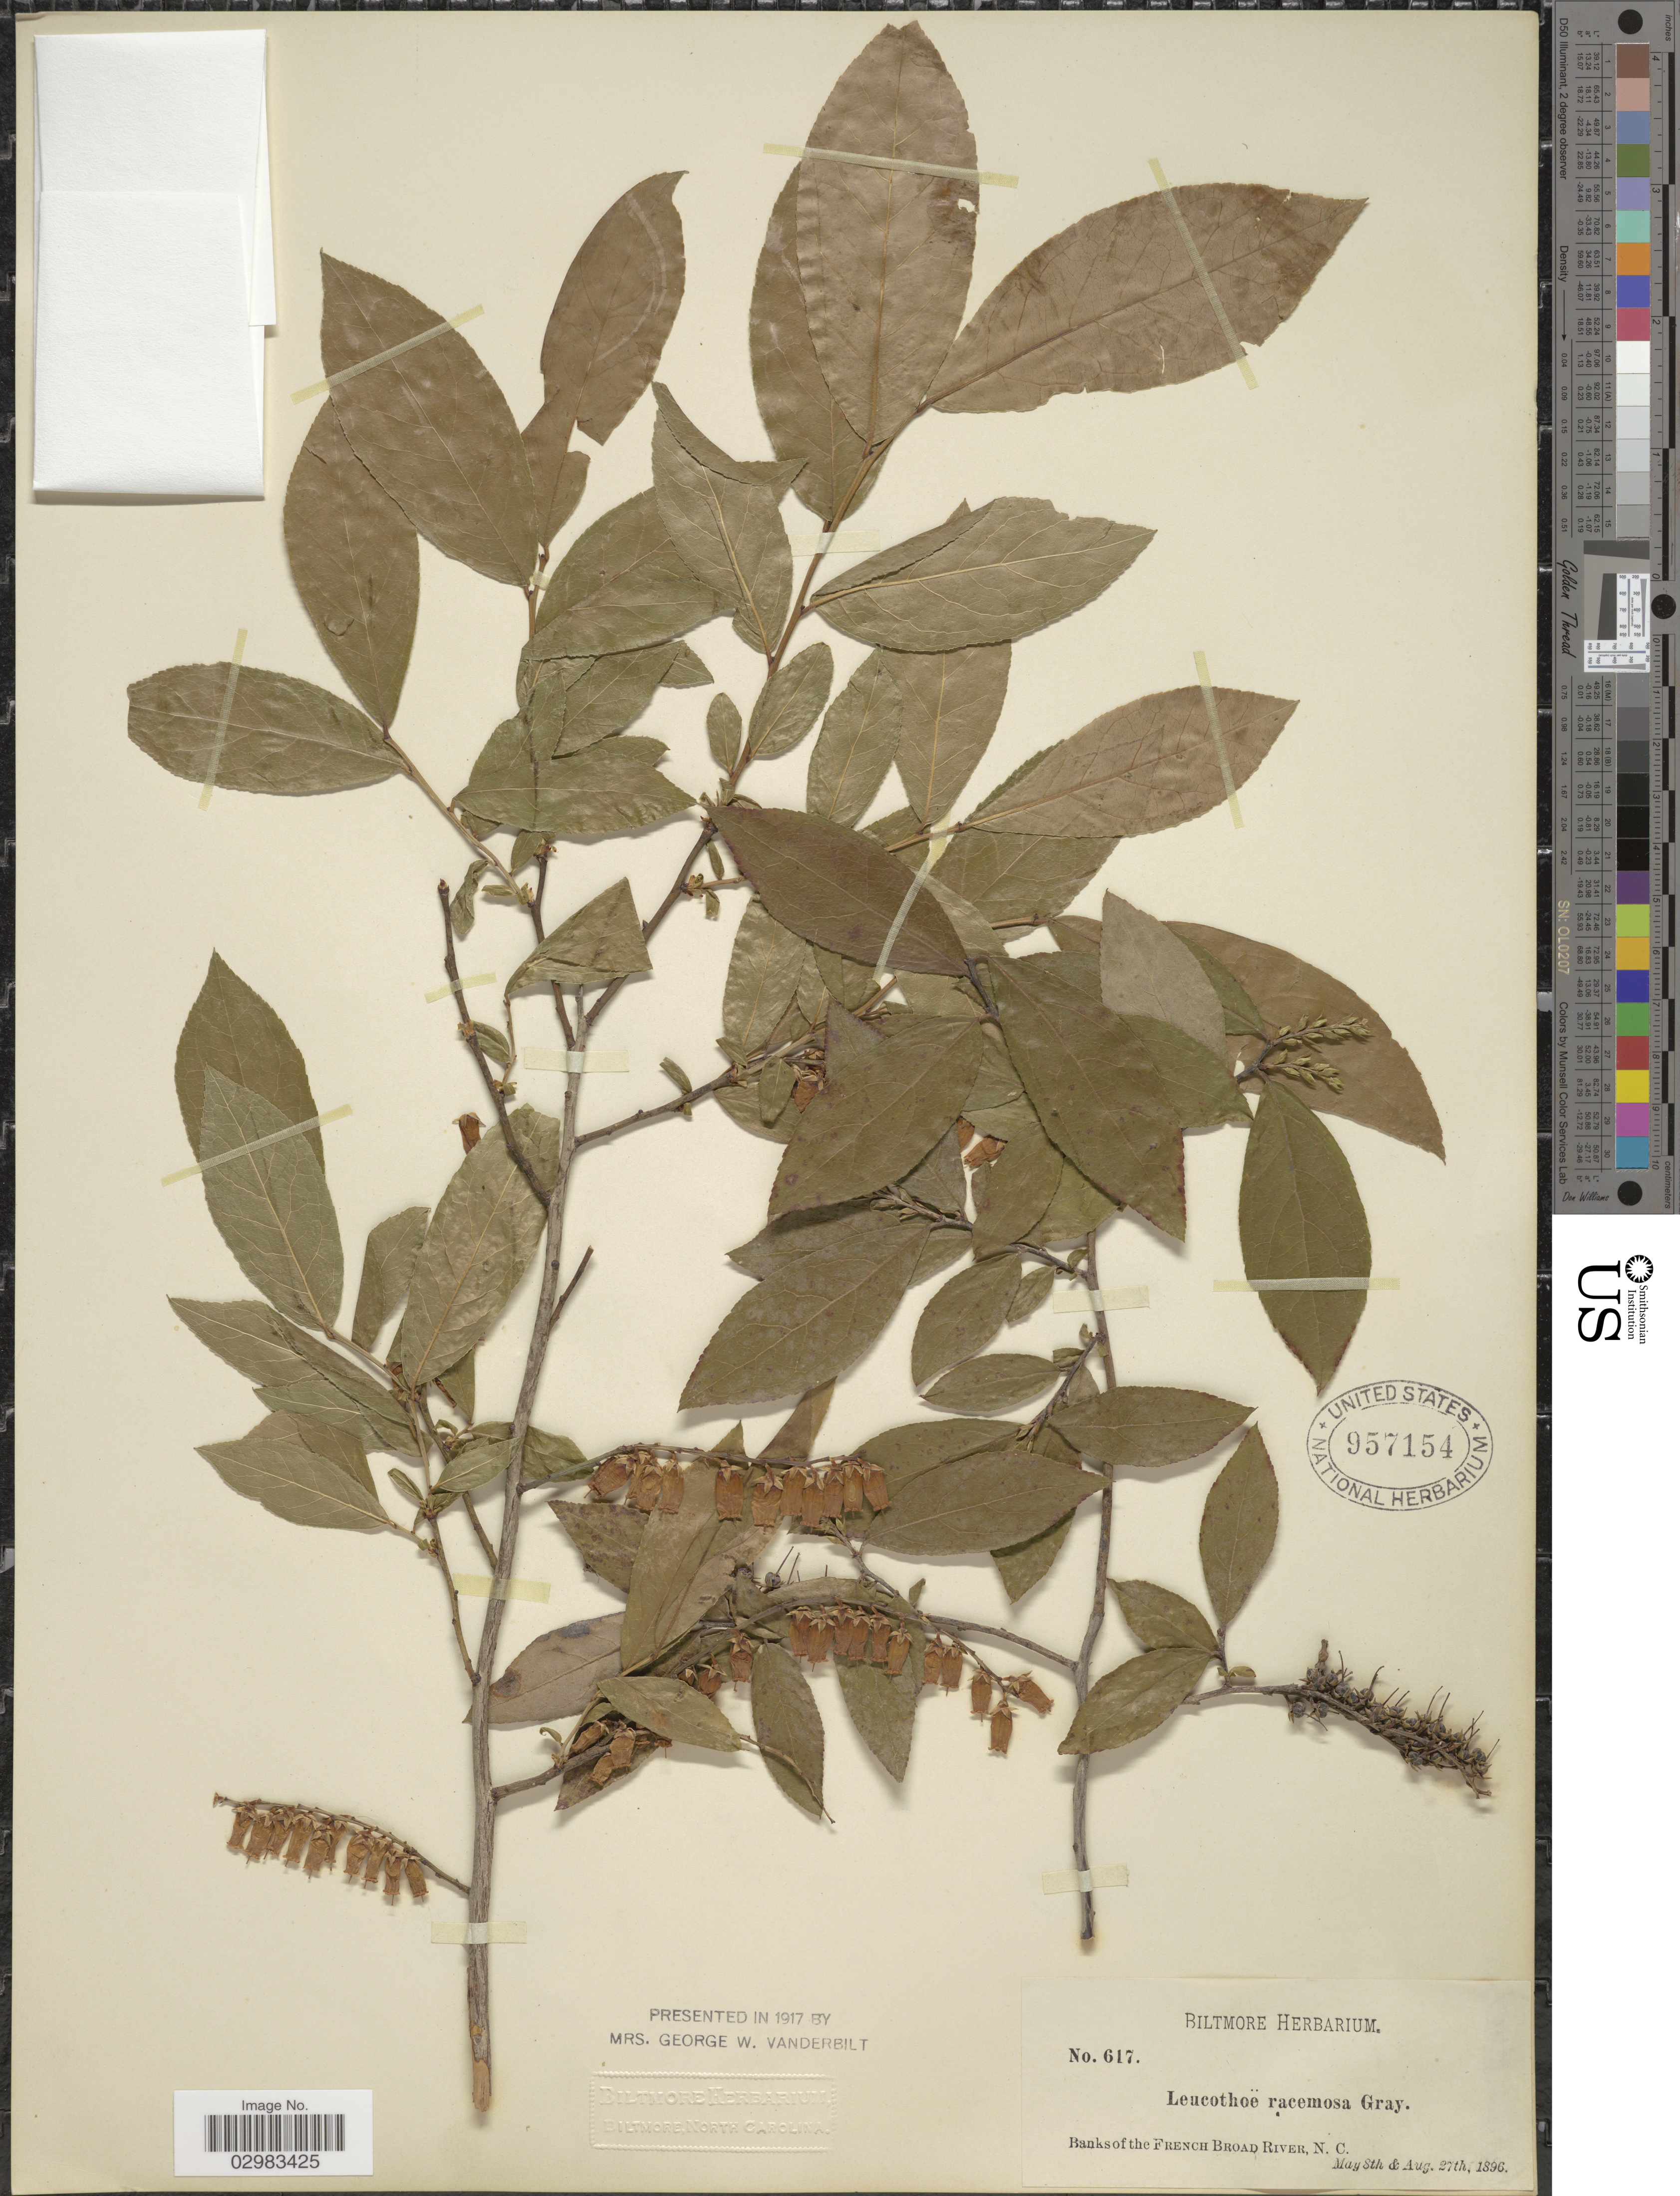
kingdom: Plantae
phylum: Tracheophyta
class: Magnoliopsida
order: Ericales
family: Ericaceae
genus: Leucothoe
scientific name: Leucothoë racemosa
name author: (L.) A. Gray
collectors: ex herb. Biltmore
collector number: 617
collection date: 1896-05-08/1896-08-27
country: United States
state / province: North Carolina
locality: Banks of the French Broad River.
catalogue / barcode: US 957154